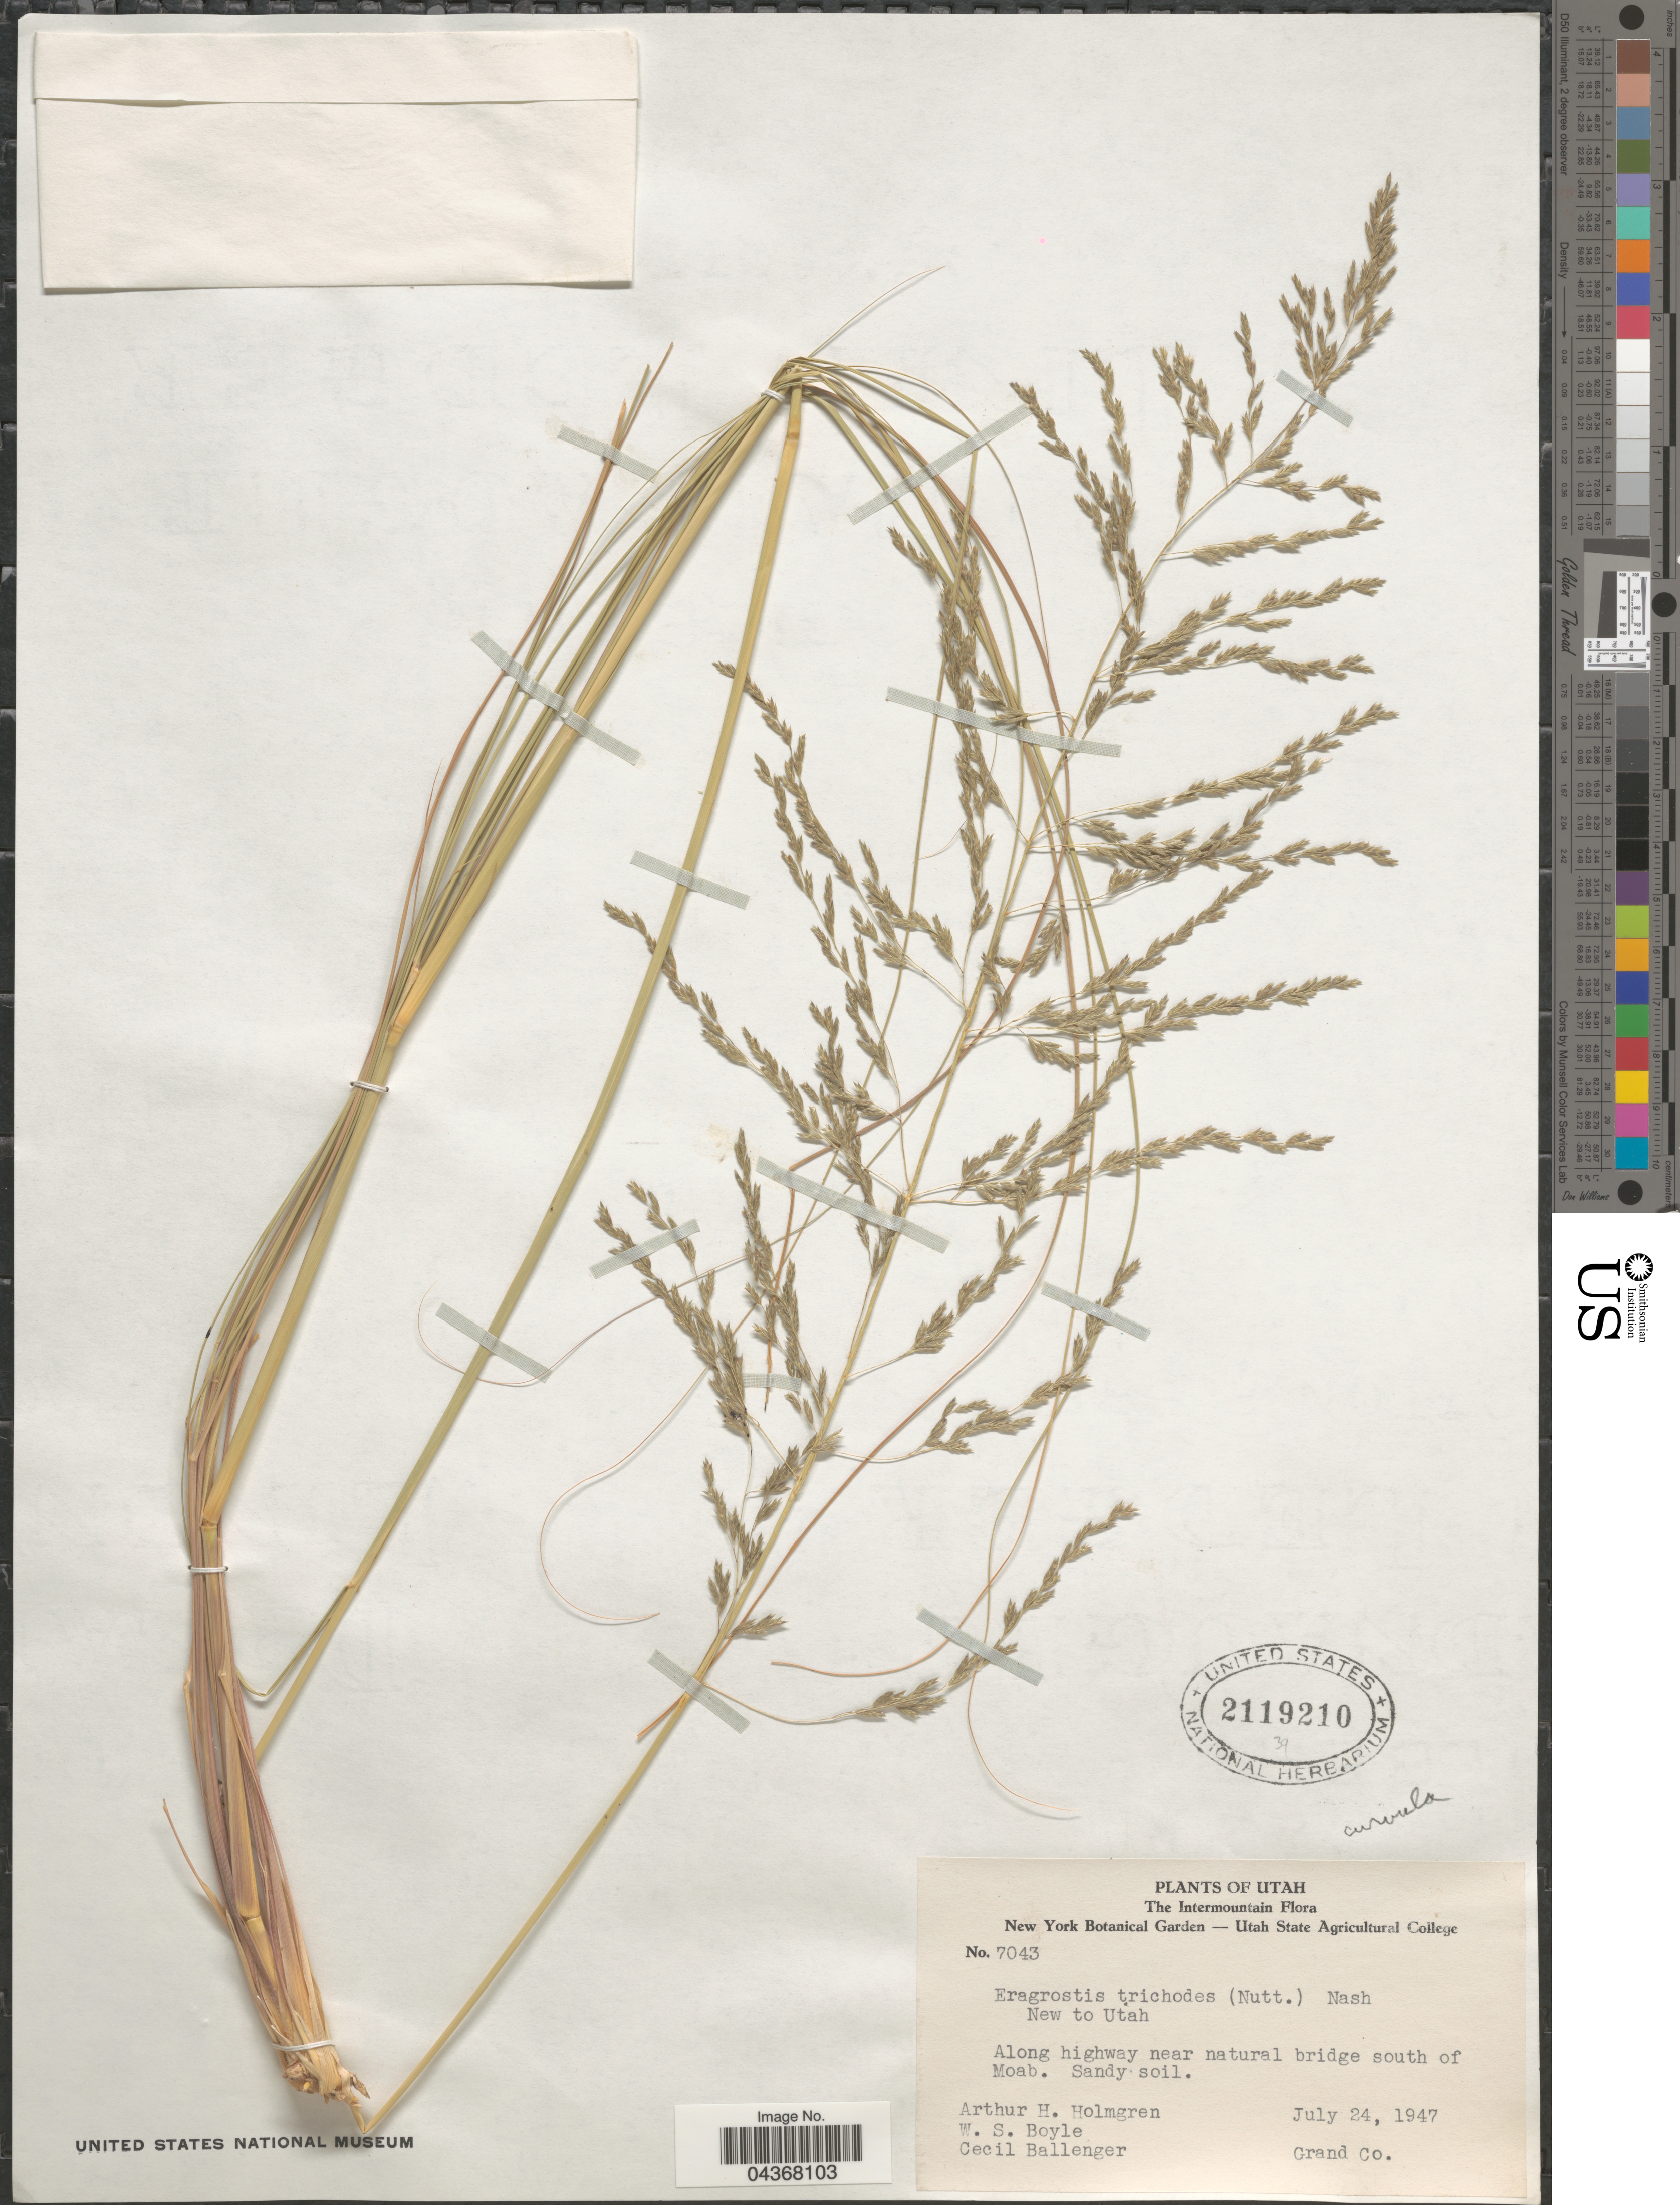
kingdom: Plantae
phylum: Tracheophyta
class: Liliopsida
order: Poales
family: Poaceae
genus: Eragrostis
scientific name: Eragrostis curvula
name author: (Schrad.) Nees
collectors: A. H. Holmgren, W. Boyle & C. Ballenger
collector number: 7043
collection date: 1947-07-24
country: United States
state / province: Utah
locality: The Intermountain. Along highway near natural bridge south of Moab. Grand Co.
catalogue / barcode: US 2119210